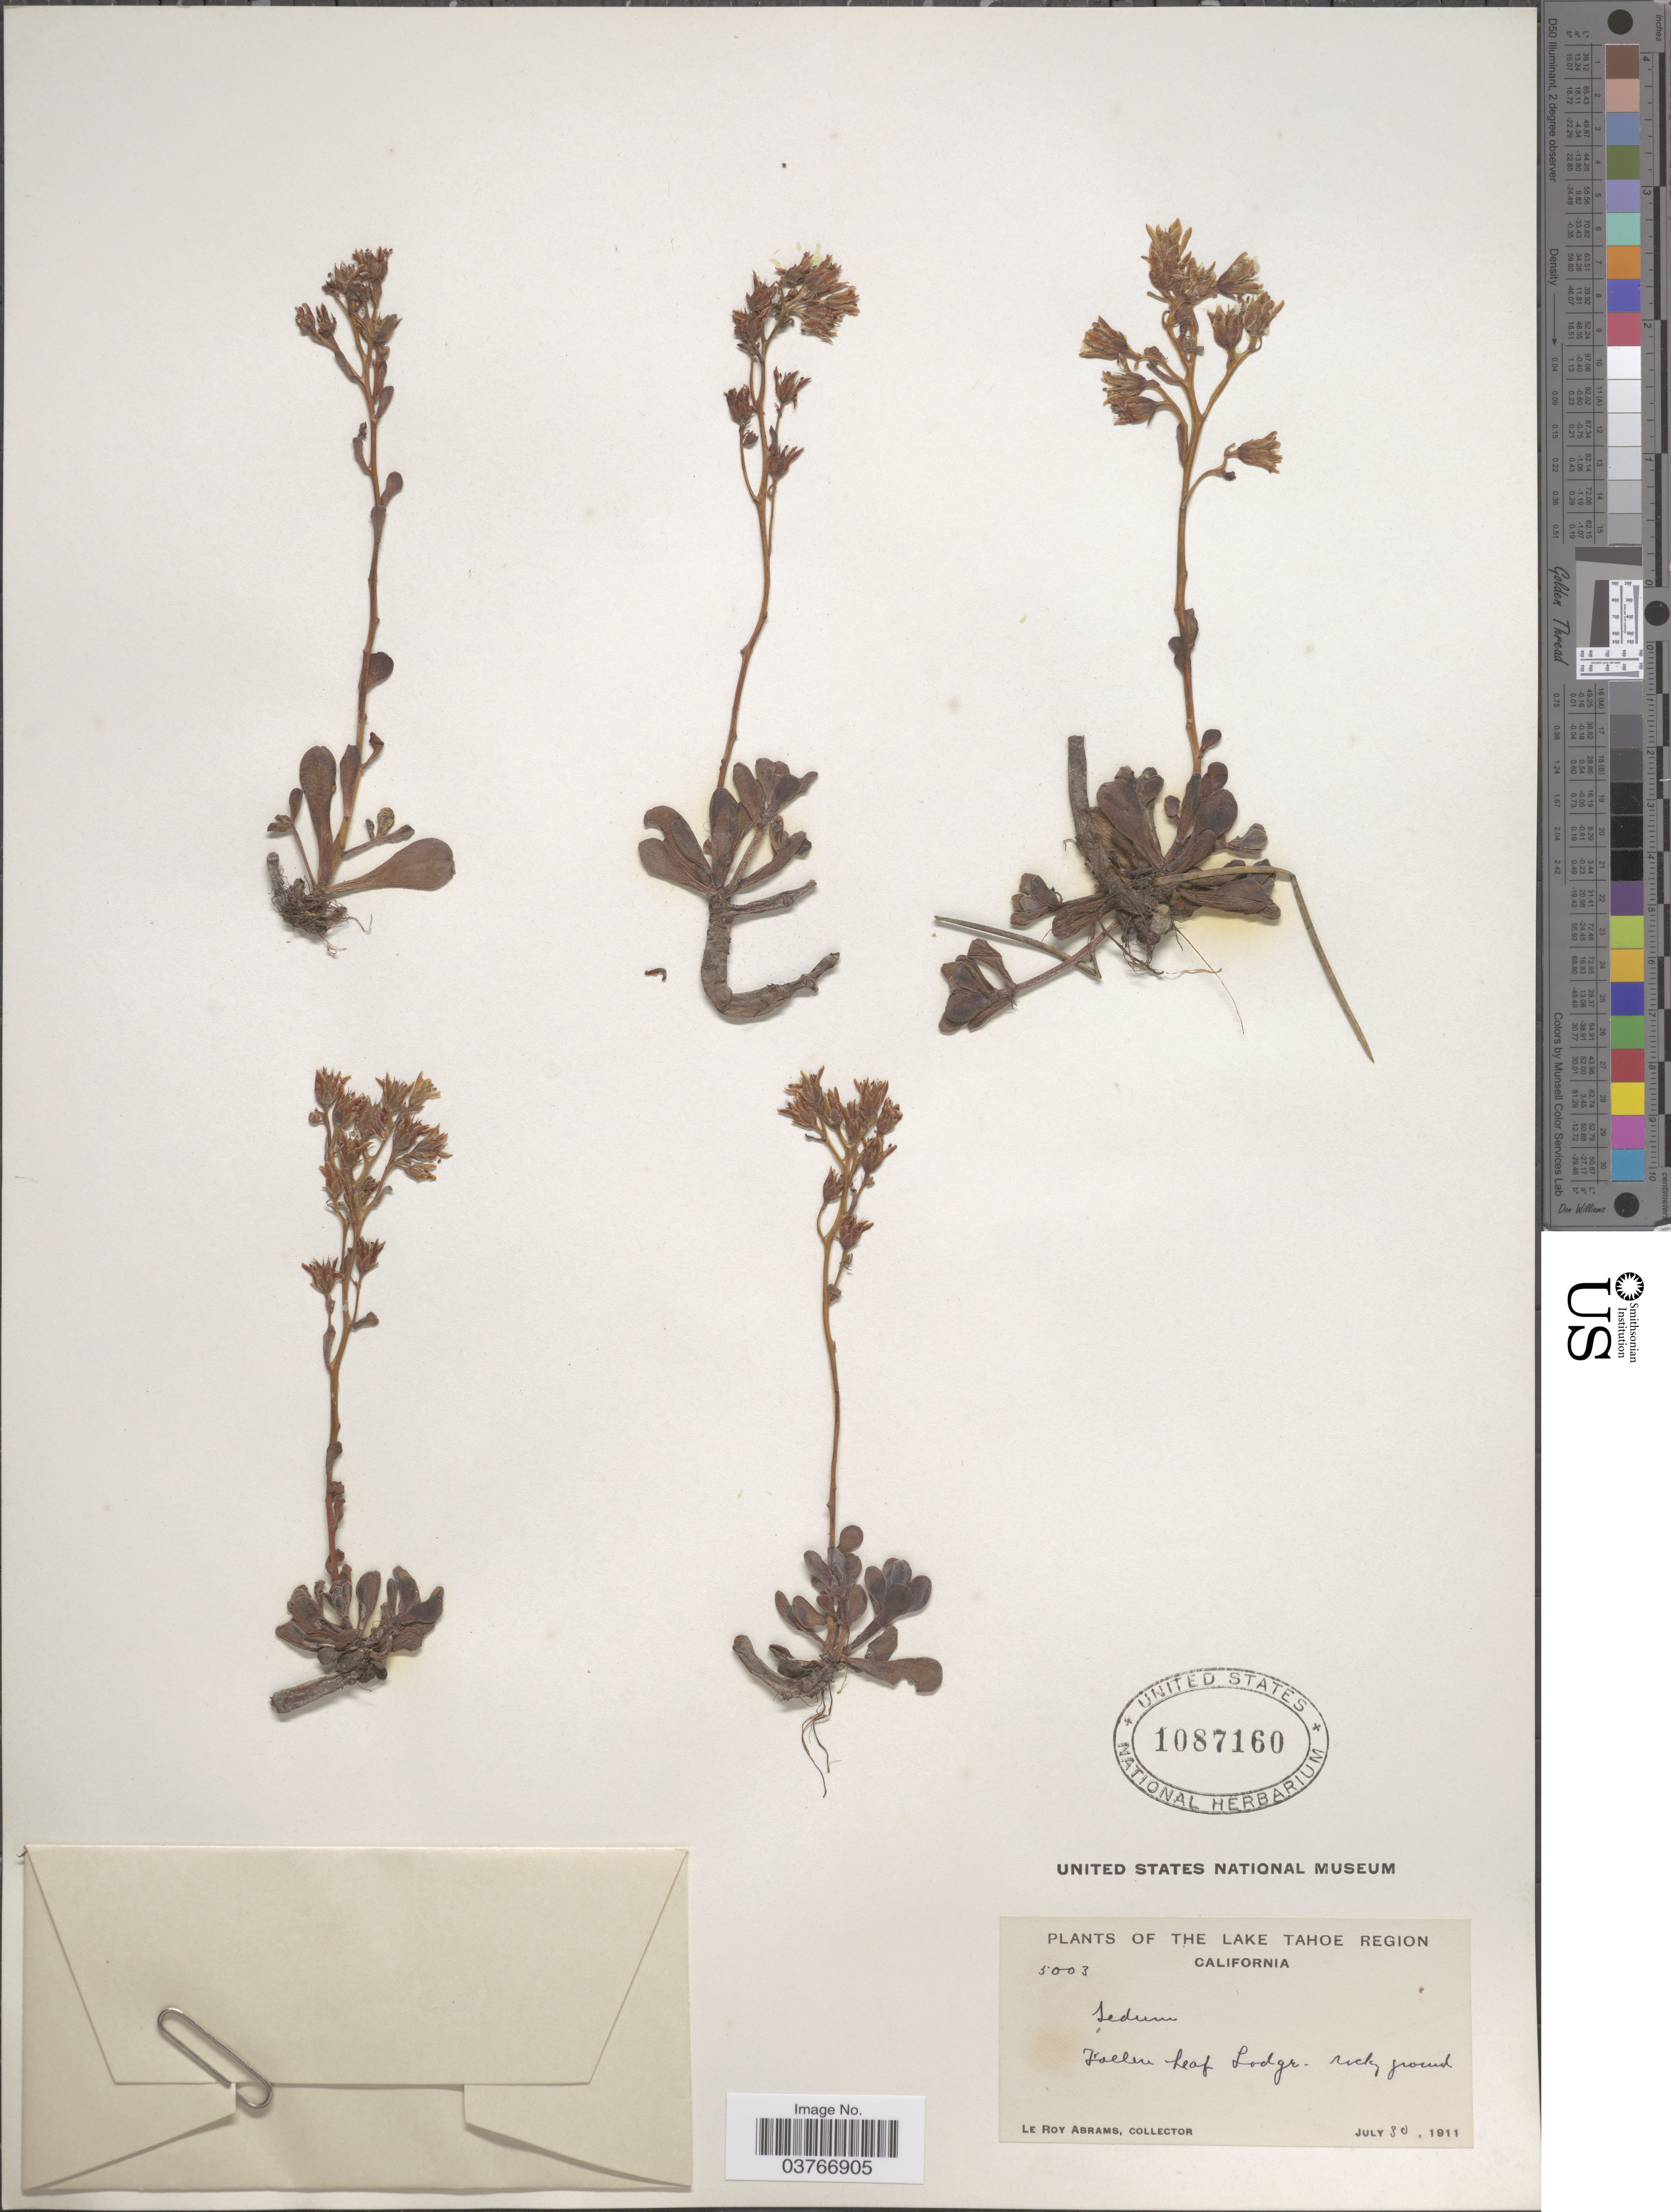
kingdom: Plantae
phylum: Tracheophyta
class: Magnoliopsida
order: Saxifragales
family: Crassulaceae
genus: Sedum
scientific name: Sedum sp.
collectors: L. Abrams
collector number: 5003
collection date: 1911-07-30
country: United States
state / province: California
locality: The Lake Tahoe Region. Fallen Leaf Lodge, rocky ground.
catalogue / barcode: US 1087160